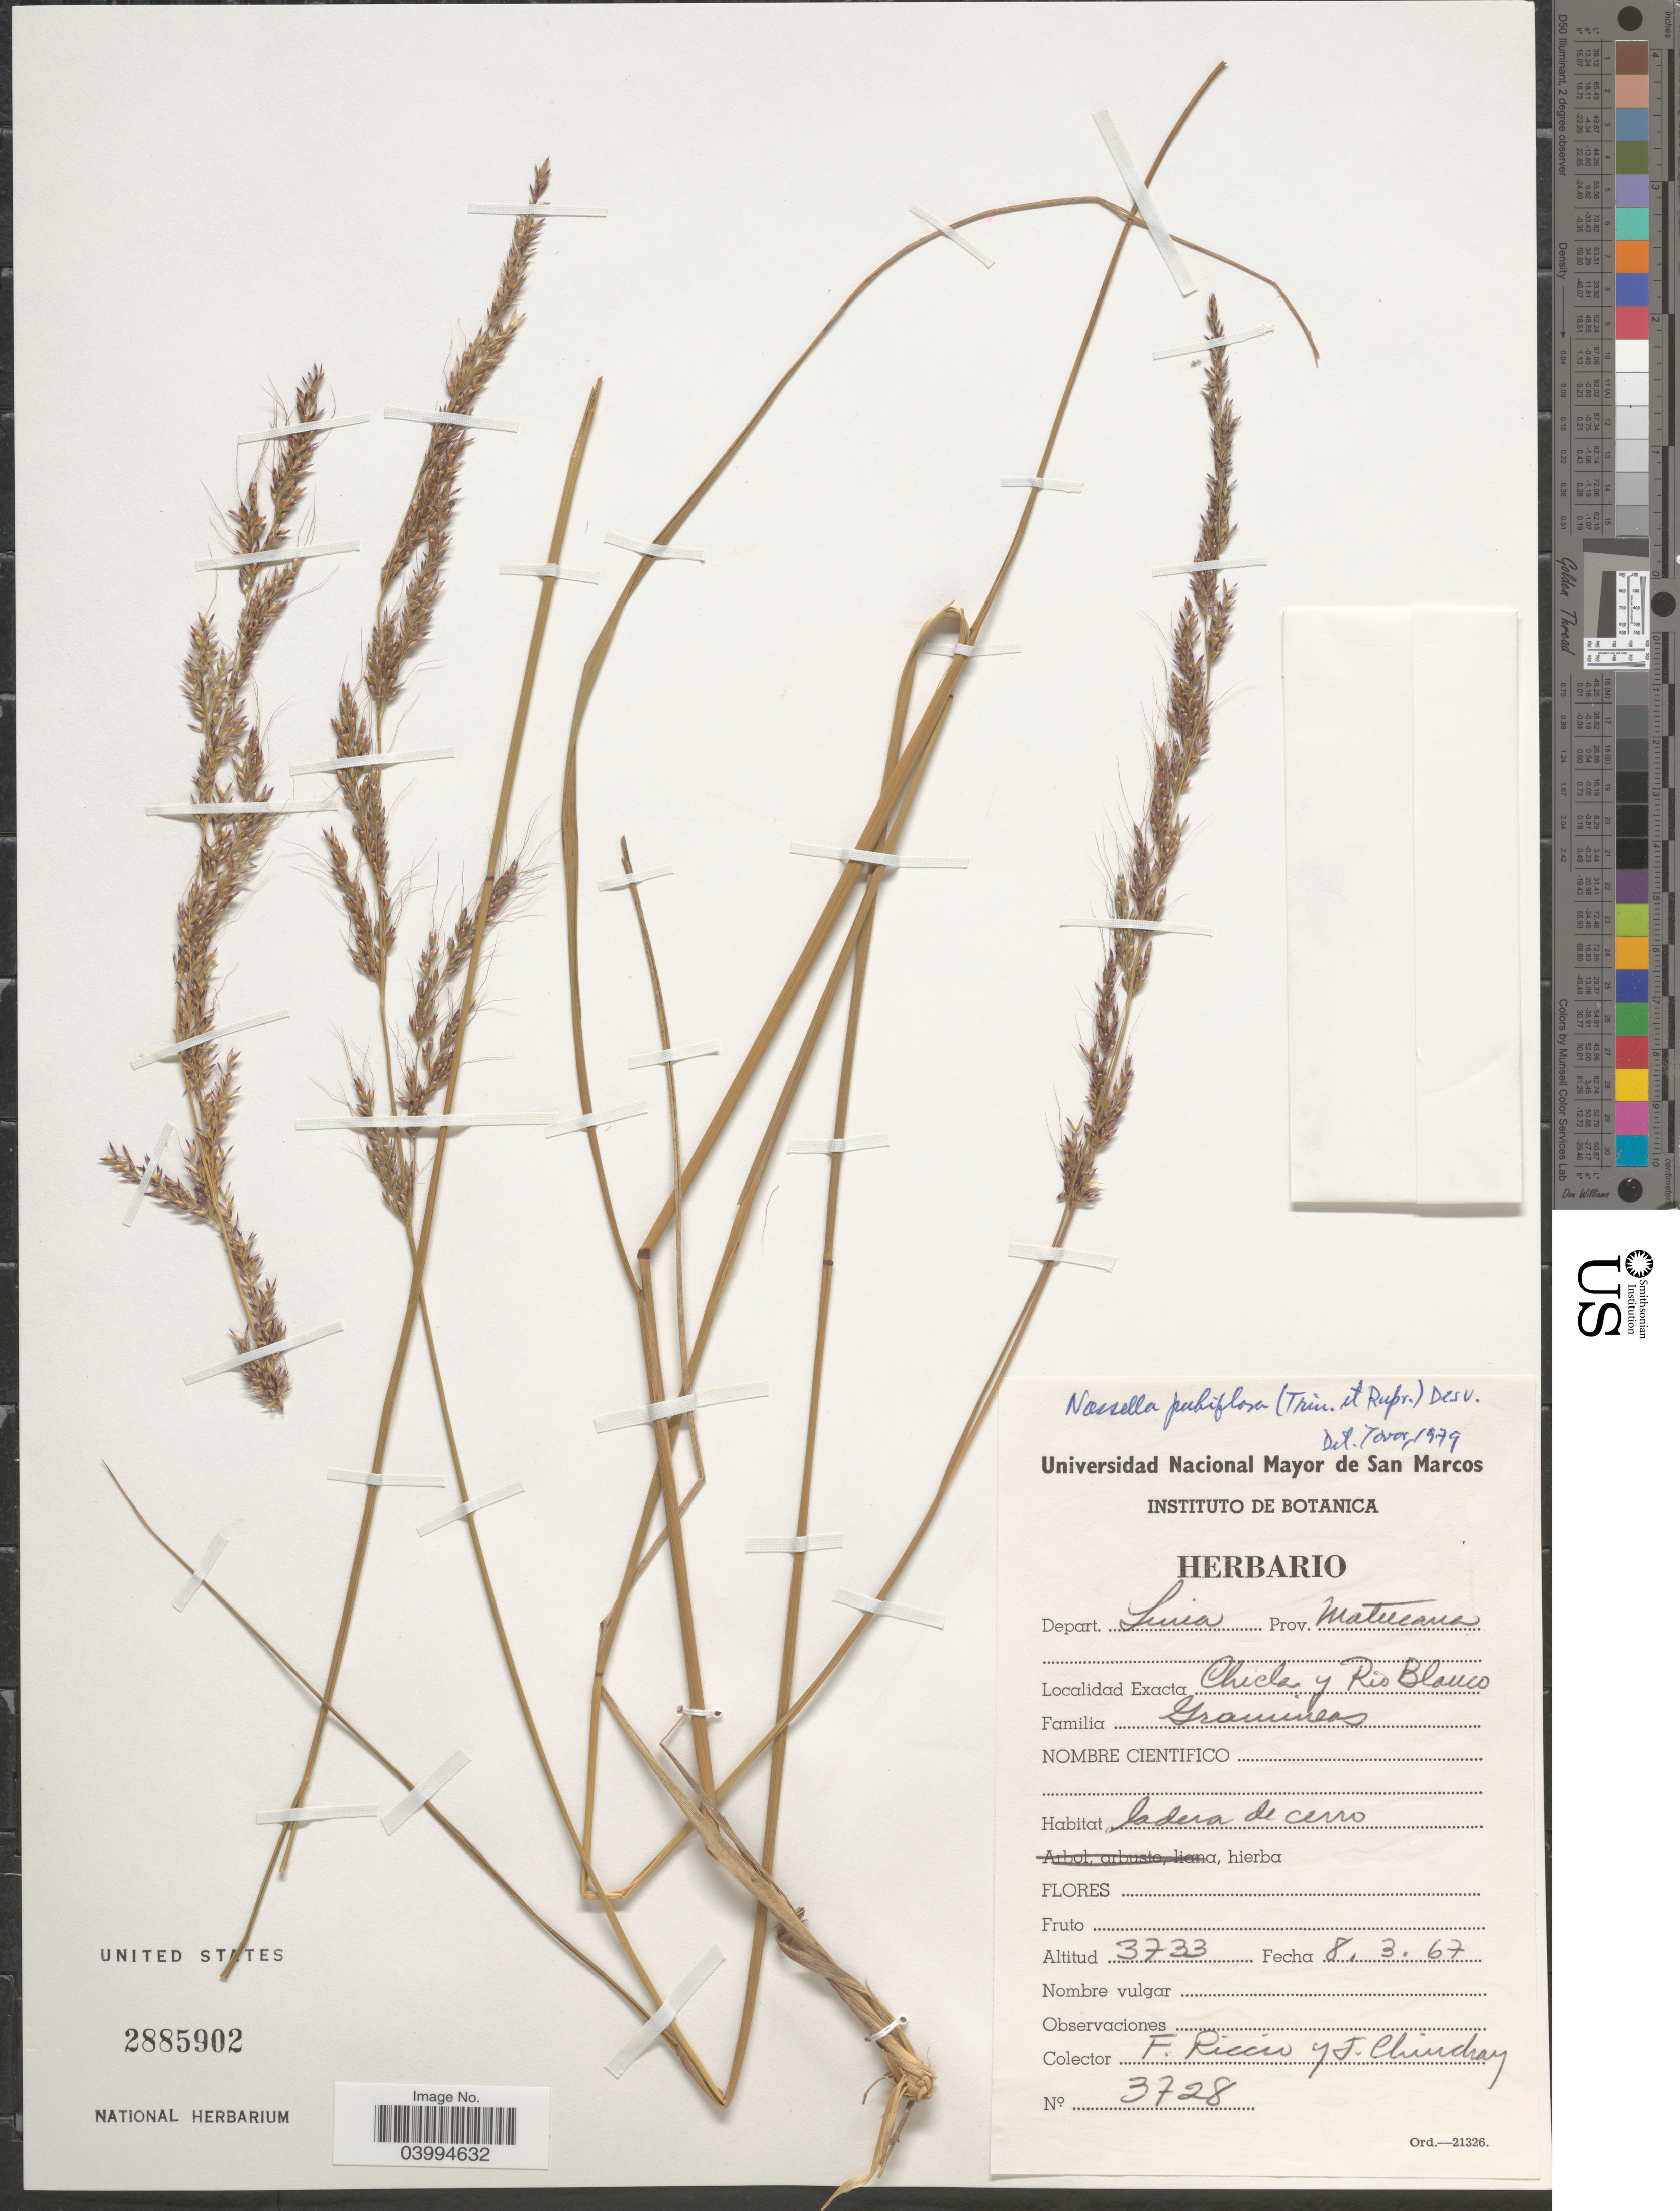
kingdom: Plantae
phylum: Tracheophyta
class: Liliopsida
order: Poales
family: Poaceae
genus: Nassella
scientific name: Nassella pubiflora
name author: (Trin. & Rupr.) É. Desv.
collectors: F. Riccio & Collector illegible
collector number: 3728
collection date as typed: Transcribed d/m/y: 8/3/67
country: Peru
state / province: Lima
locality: Depart. Lima. Prov. Matucana. Chicla y Rio Blanco.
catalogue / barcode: US 2885902